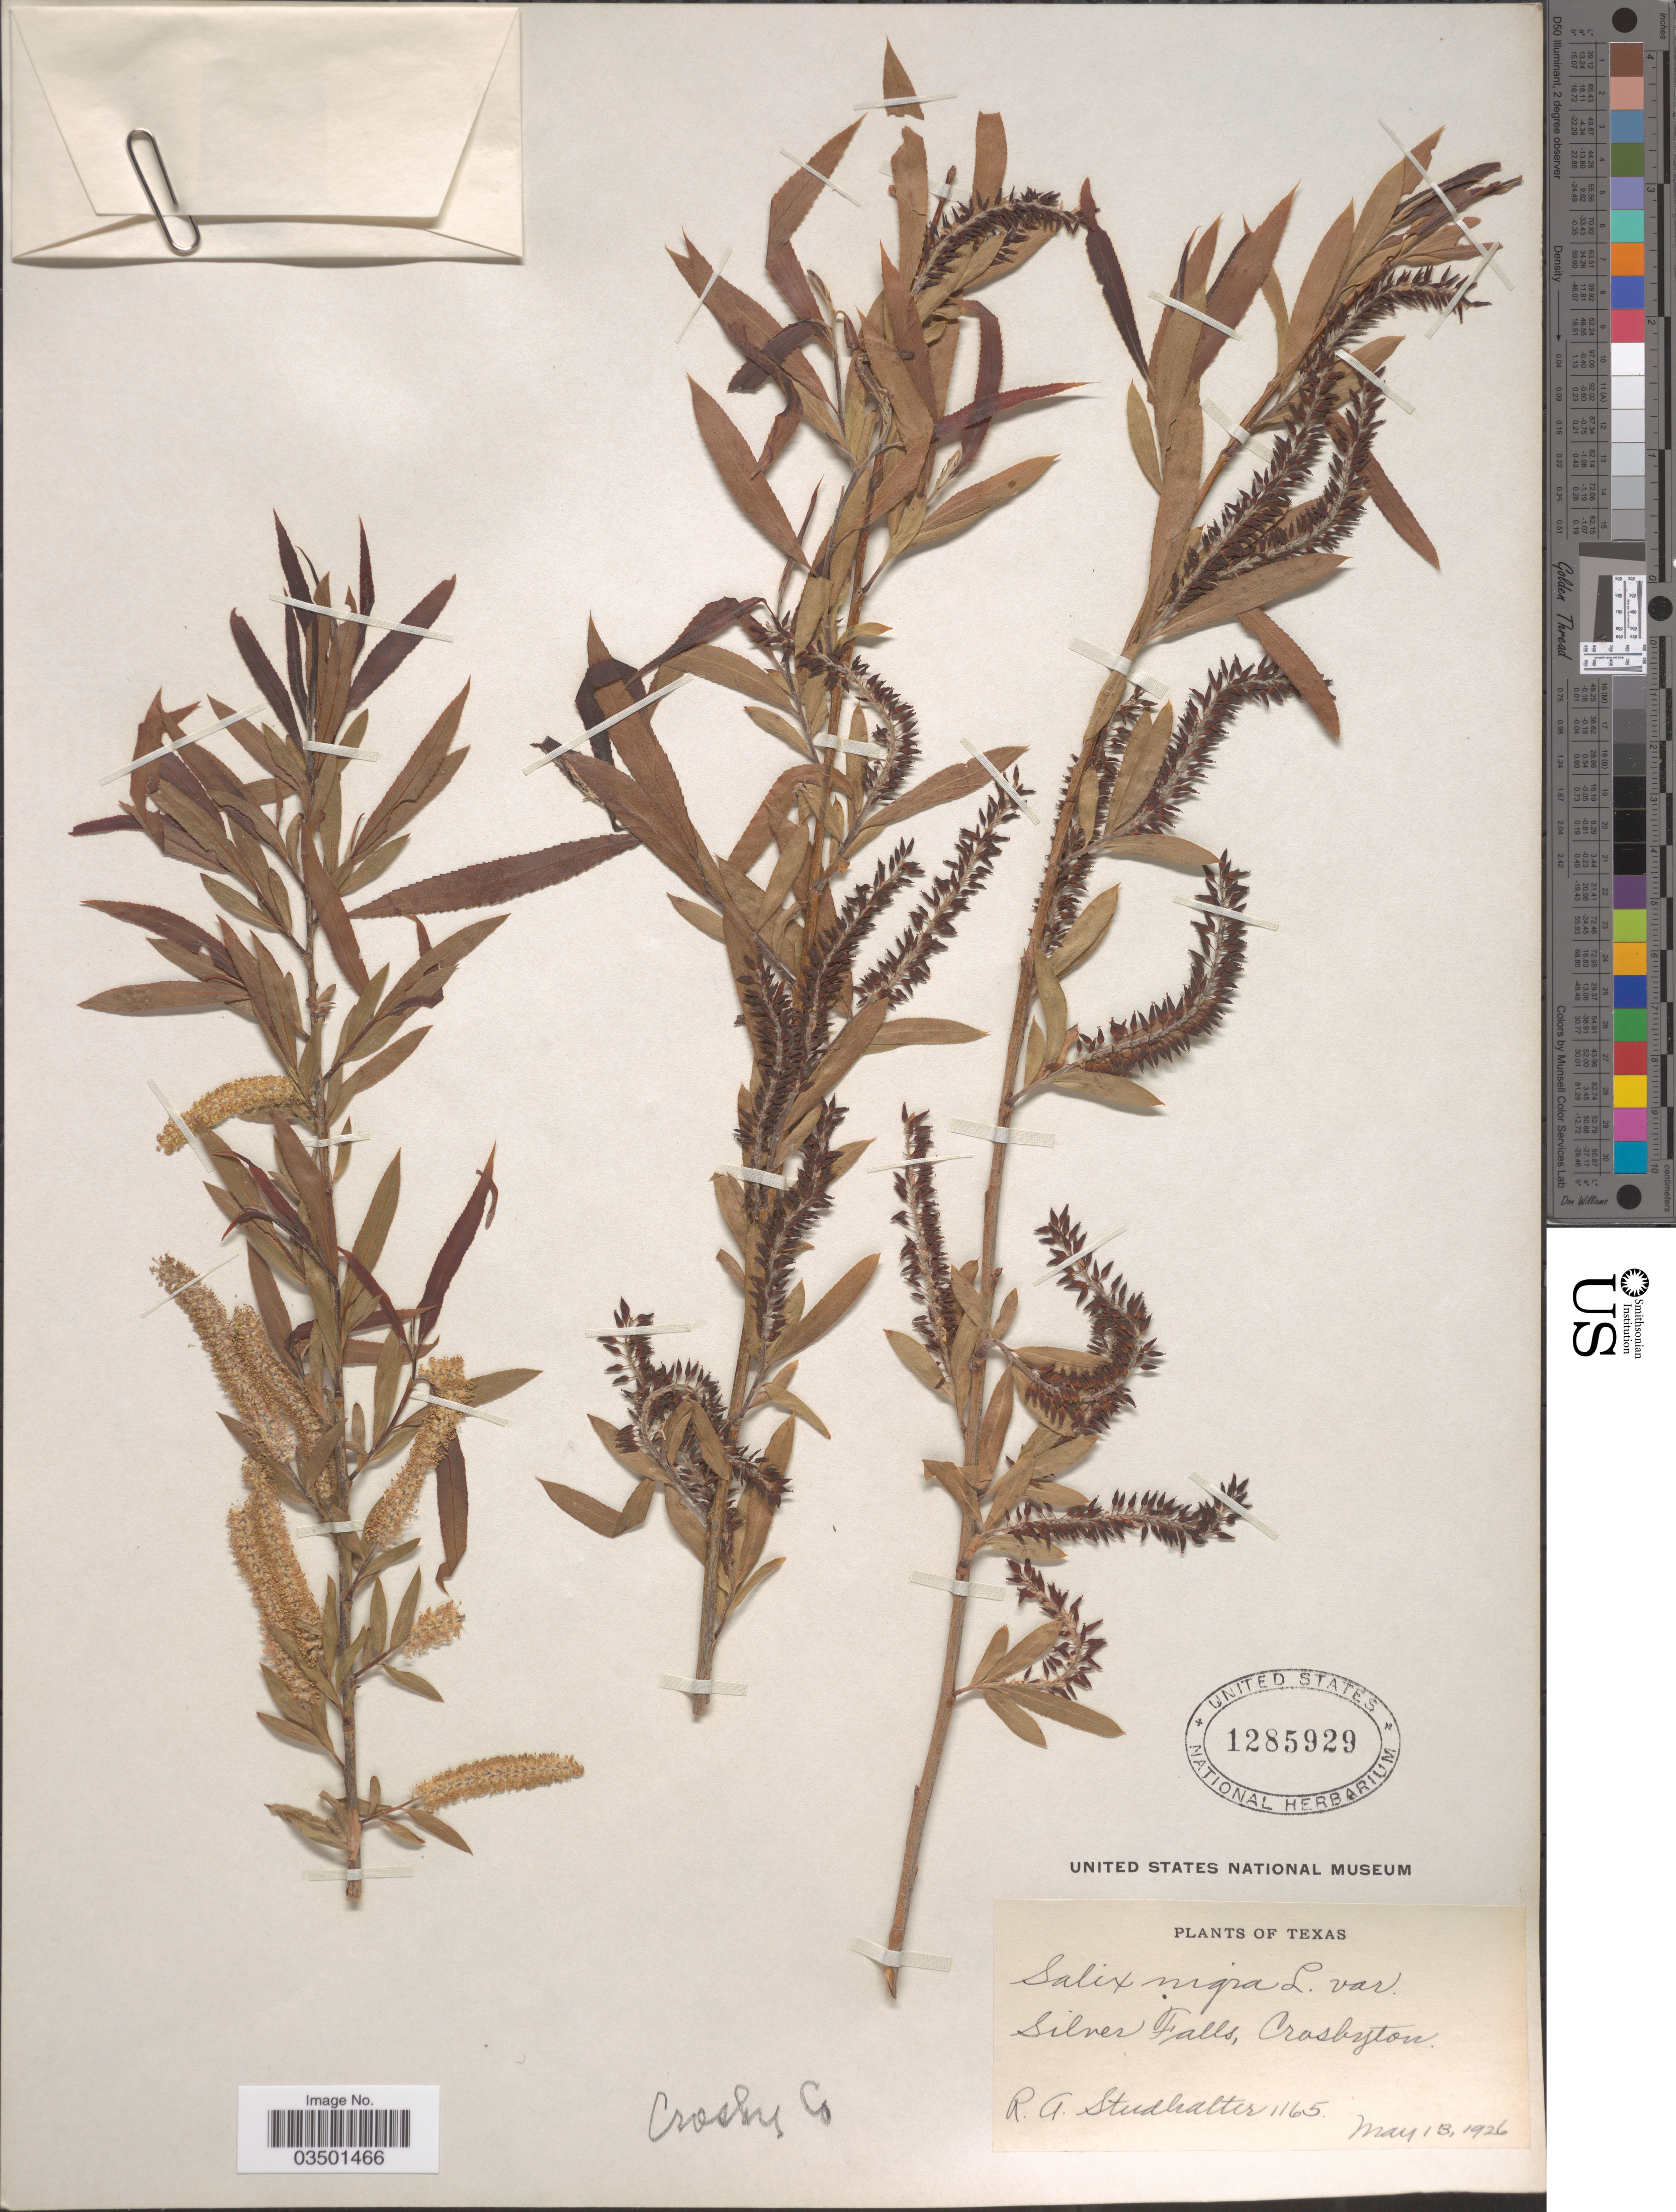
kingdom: Plantae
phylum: Tracheophyta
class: Magnoliopsida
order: Malpighiales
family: Salicaceae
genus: Salix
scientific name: Salix nigra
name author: Marshall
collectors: R. Studhalter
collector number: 1165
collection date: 1926-05-13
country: United States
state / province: Texas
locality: Crosby Co., Silver Falls, Crosbyton.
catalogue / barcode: US 1285929